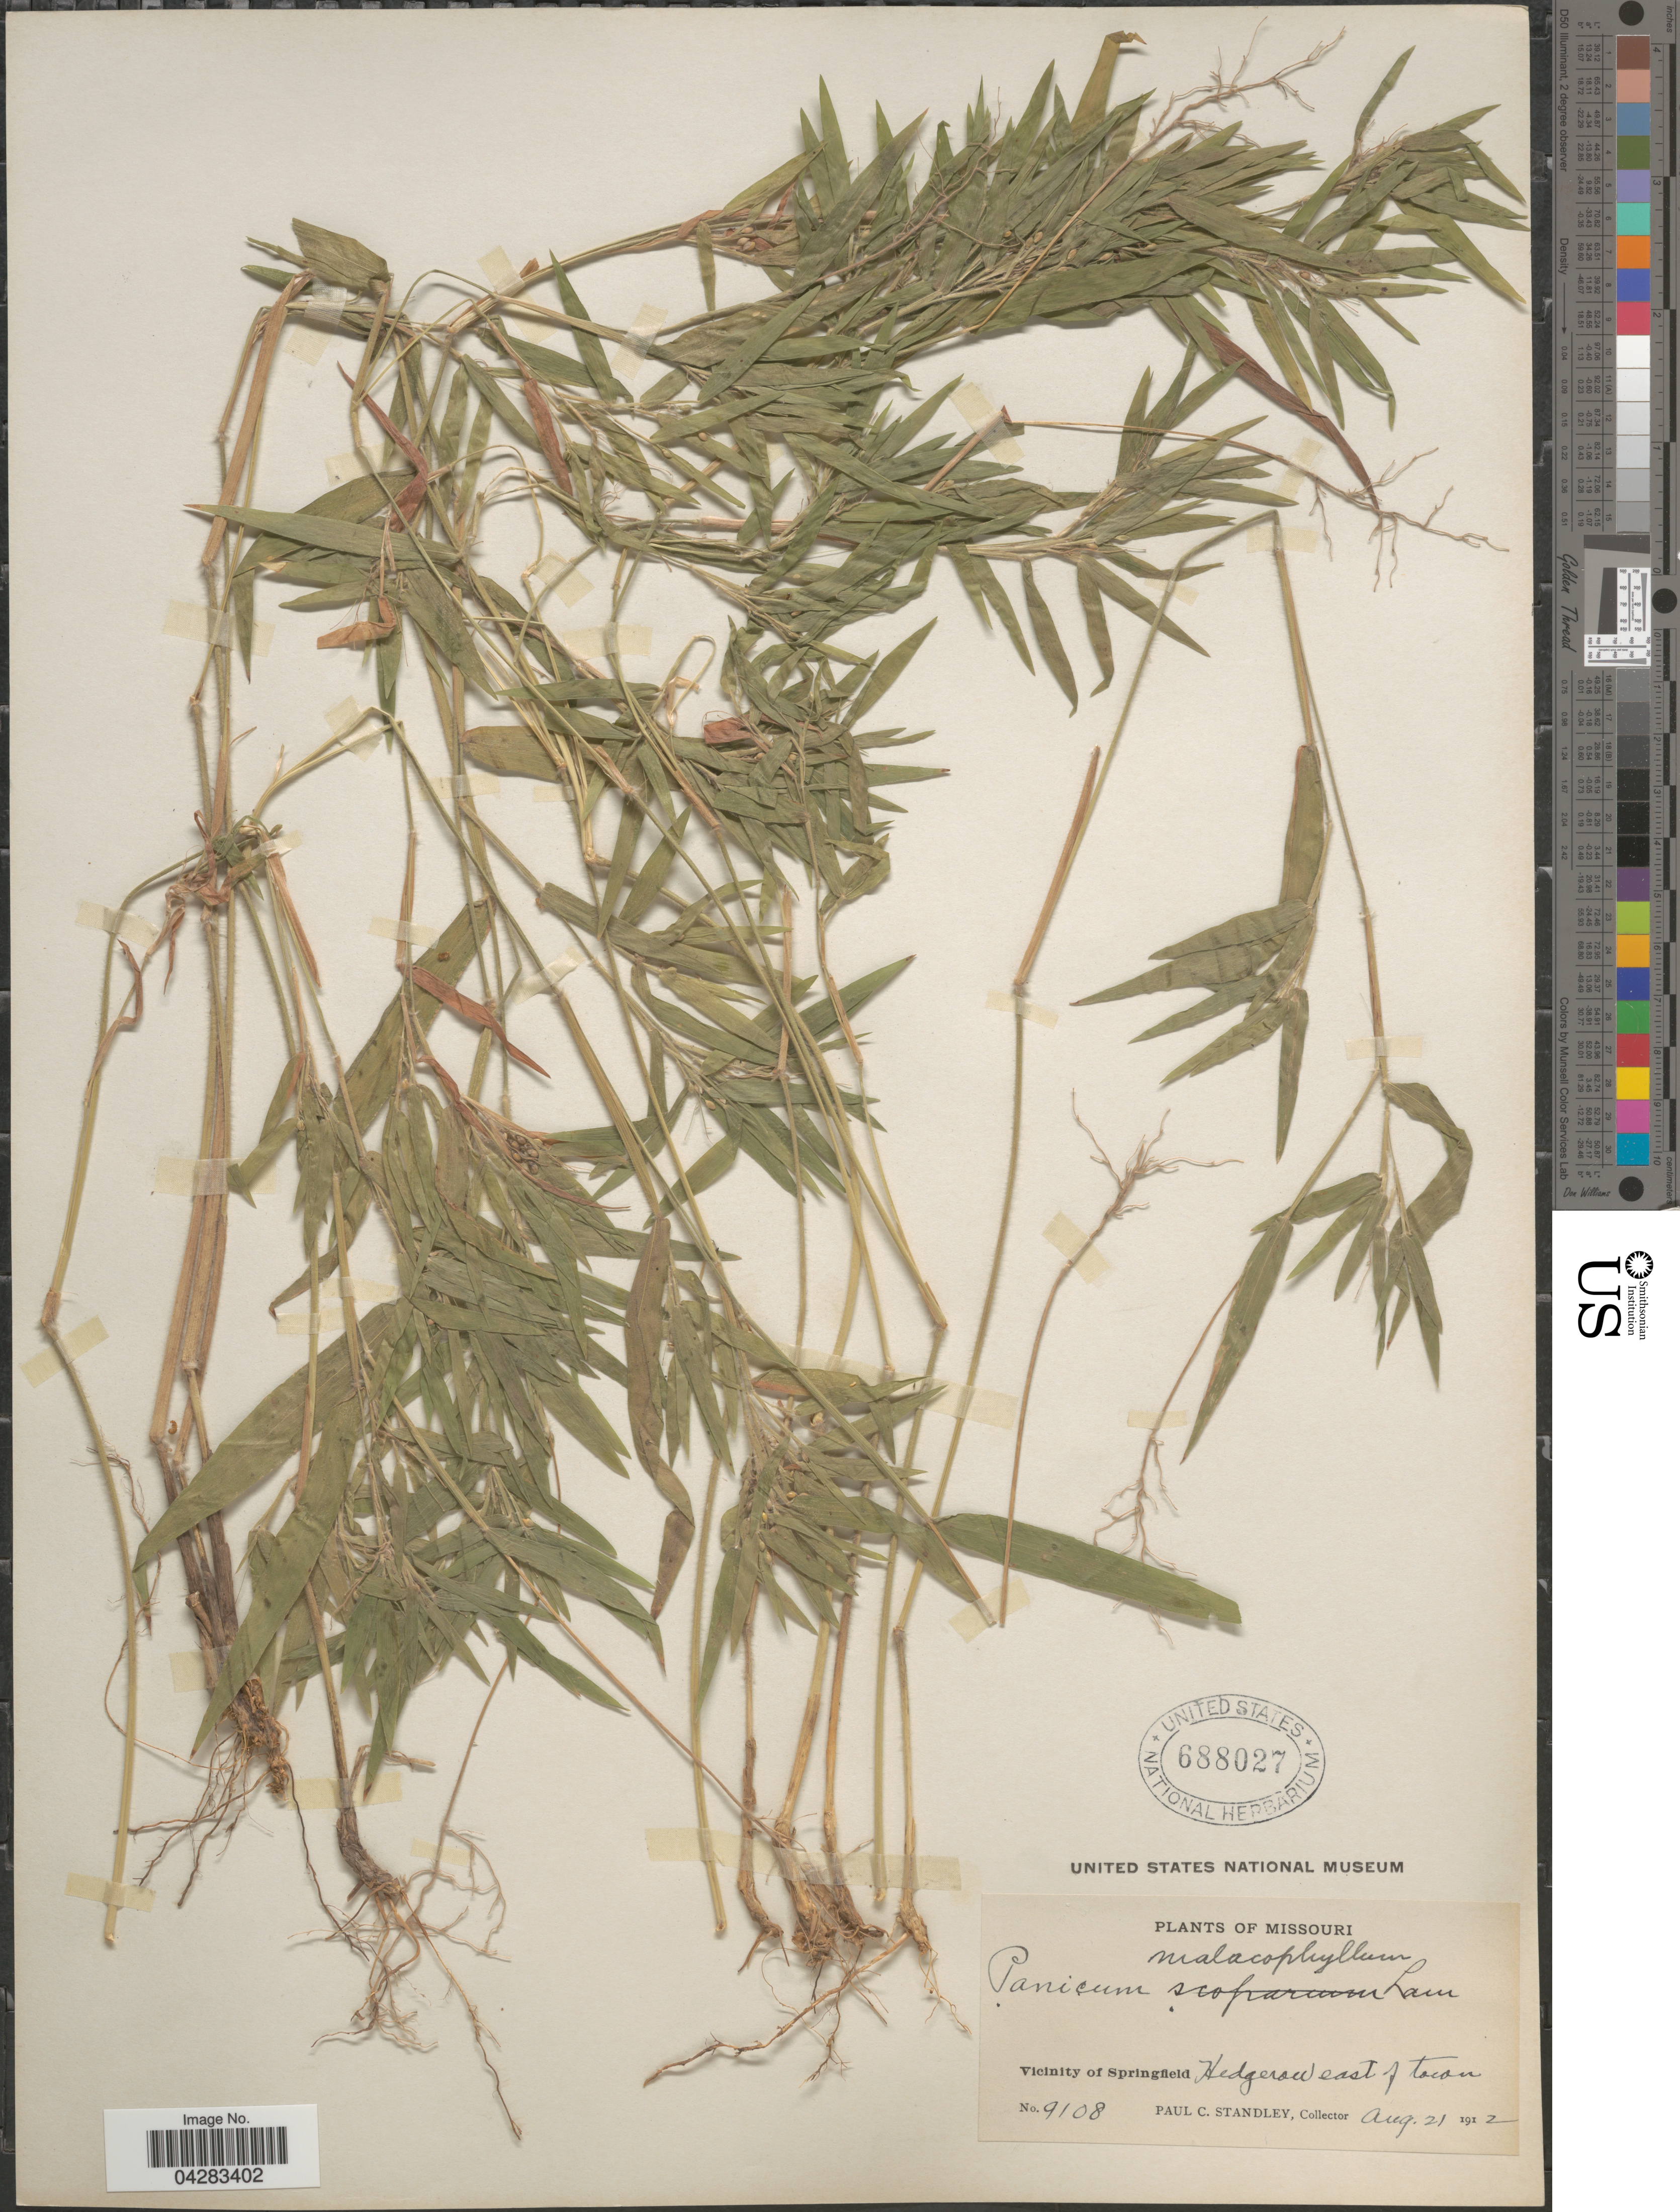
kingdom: Plantae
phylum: Tracheophyta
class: Liliopsida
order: Poales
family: Poaceae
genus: Dichanthelium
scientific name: Dichanthelium malacophyllum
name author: (Nash) Gould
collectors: P. C. Standley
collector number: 9108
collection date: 1912-08-21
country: United States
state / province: Missouri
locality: Vicinity of Springfield. Hedgerow east of town.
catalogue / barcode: US 688027